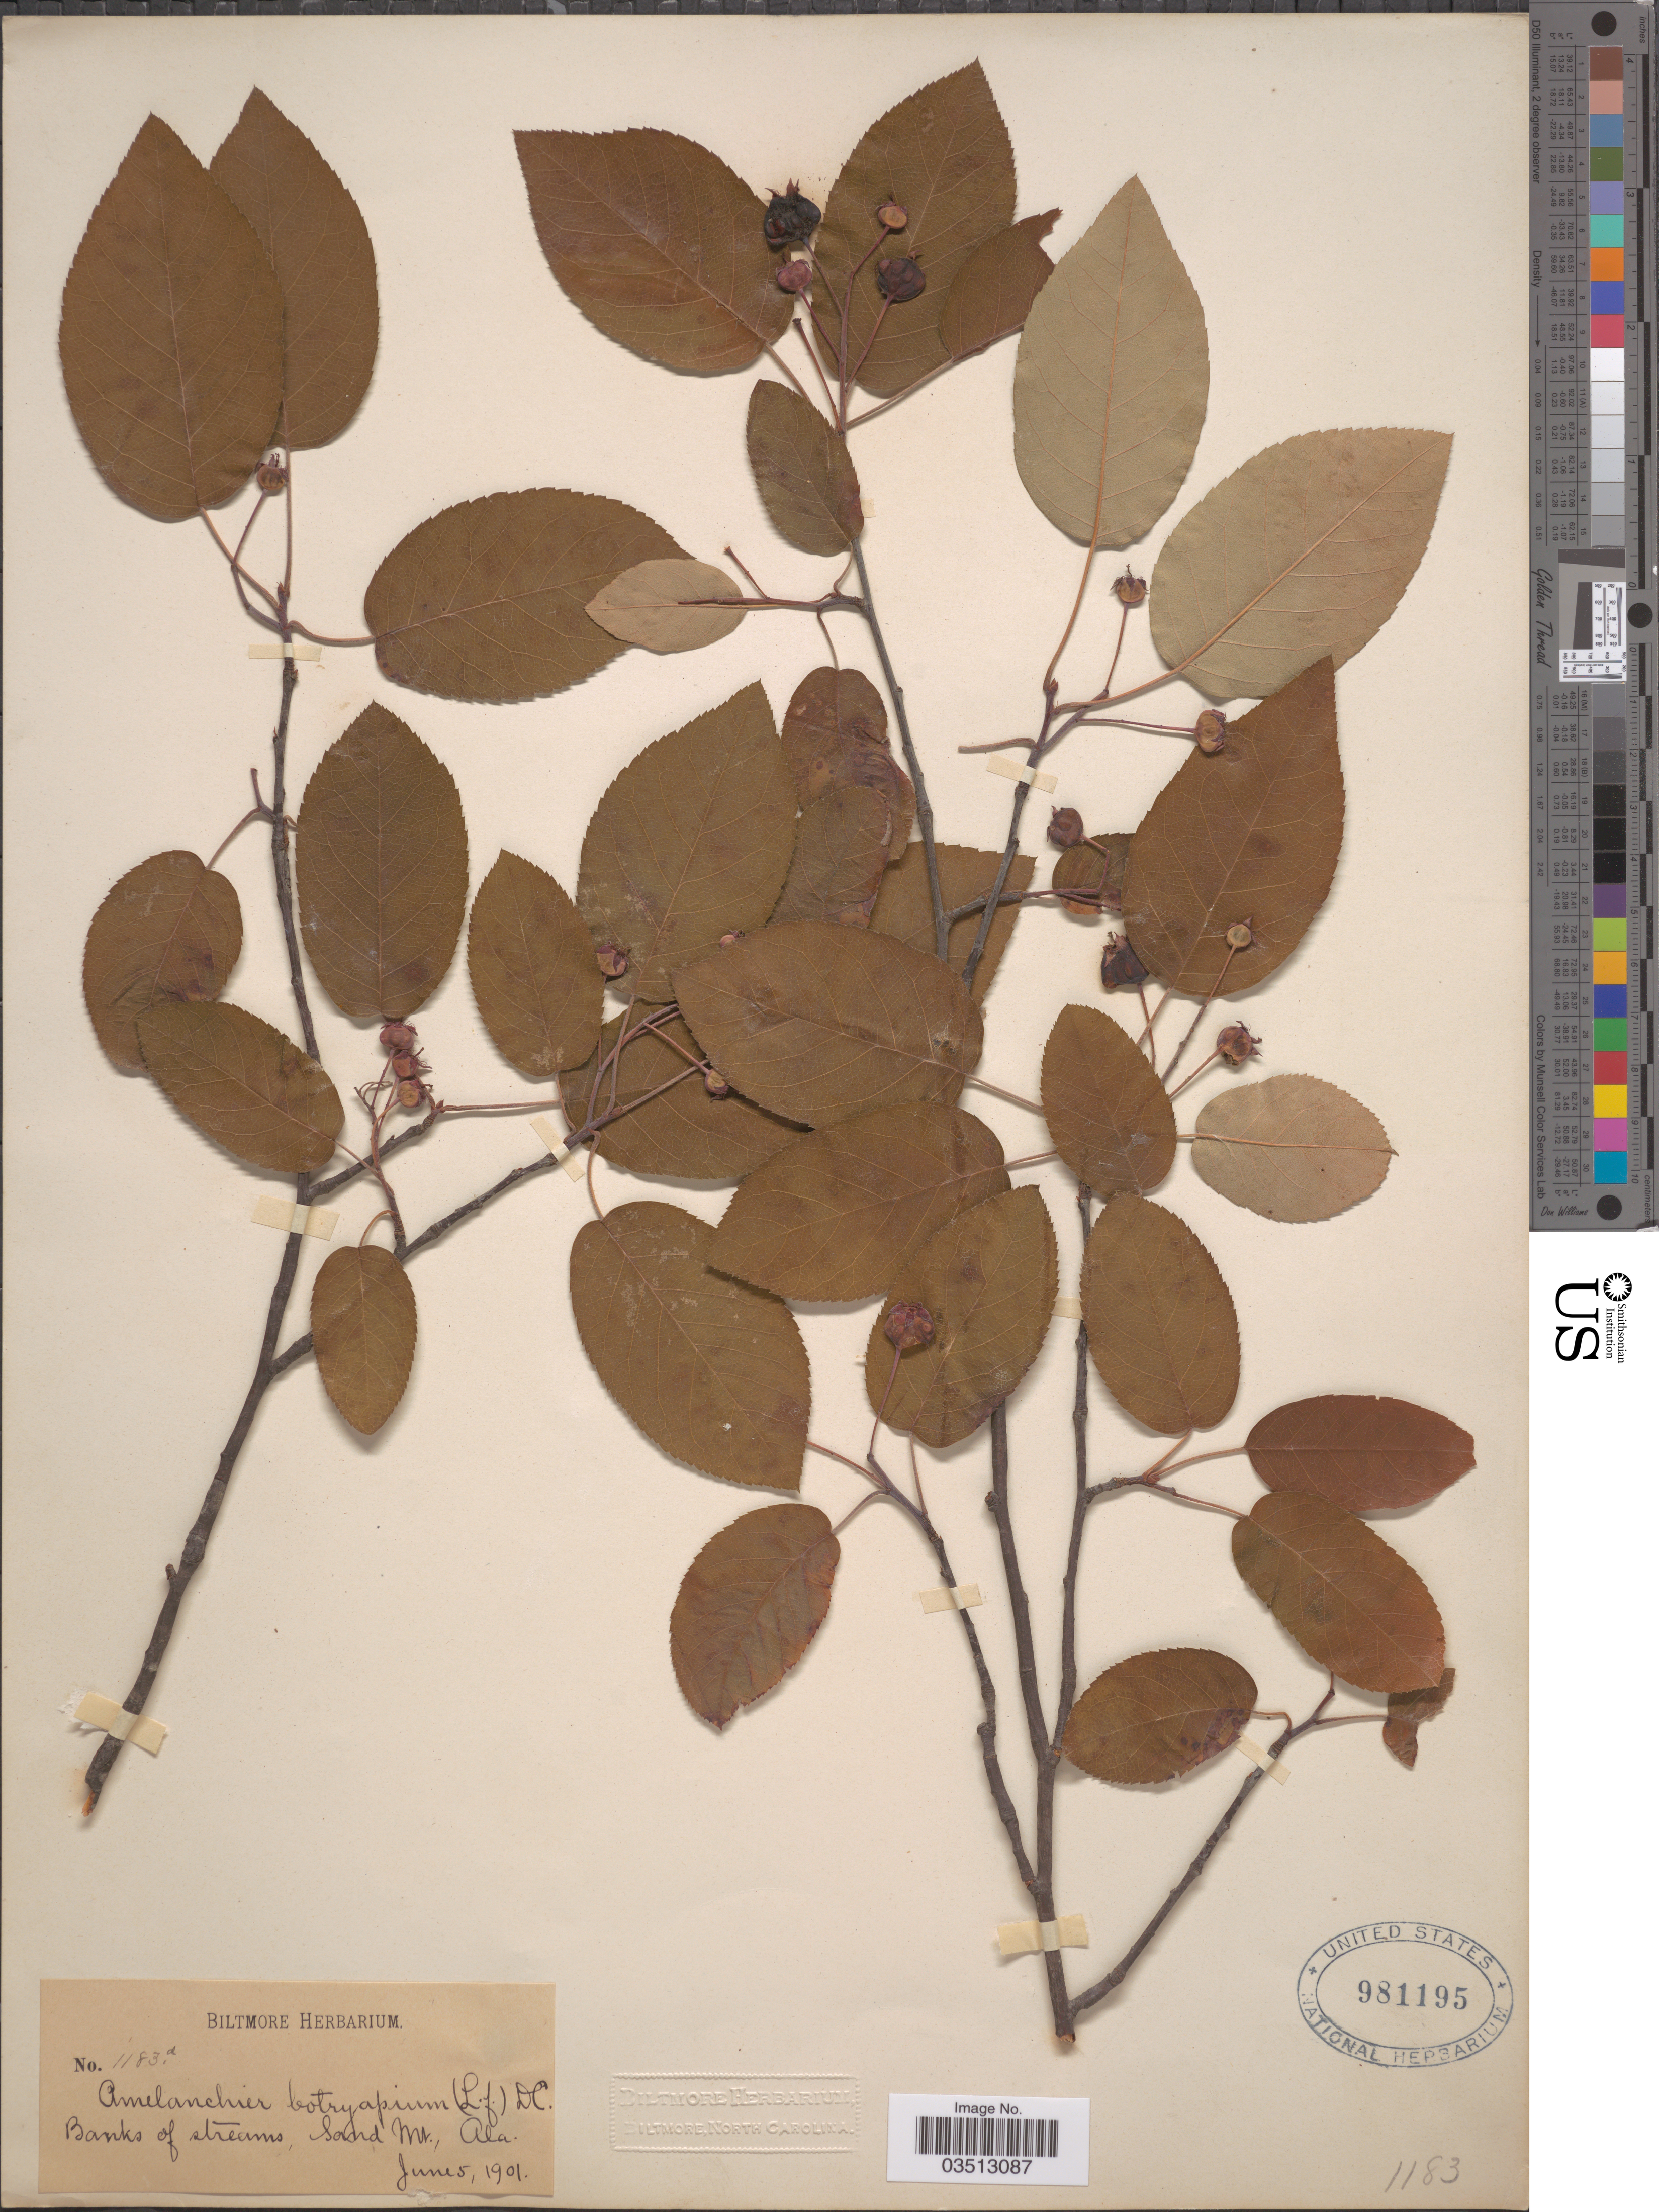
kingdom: Plantae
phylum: Tracheophyta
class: Magnoliopsida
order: Rosales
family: Rosaceae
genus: Amelanchier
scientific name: Amelanchier sp.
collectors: ex herb. Biltmore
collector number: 1183d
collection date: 1901-06-05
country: United States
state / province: Alabama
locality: Banks of streams, Sand Mt.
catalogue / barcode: US 981195